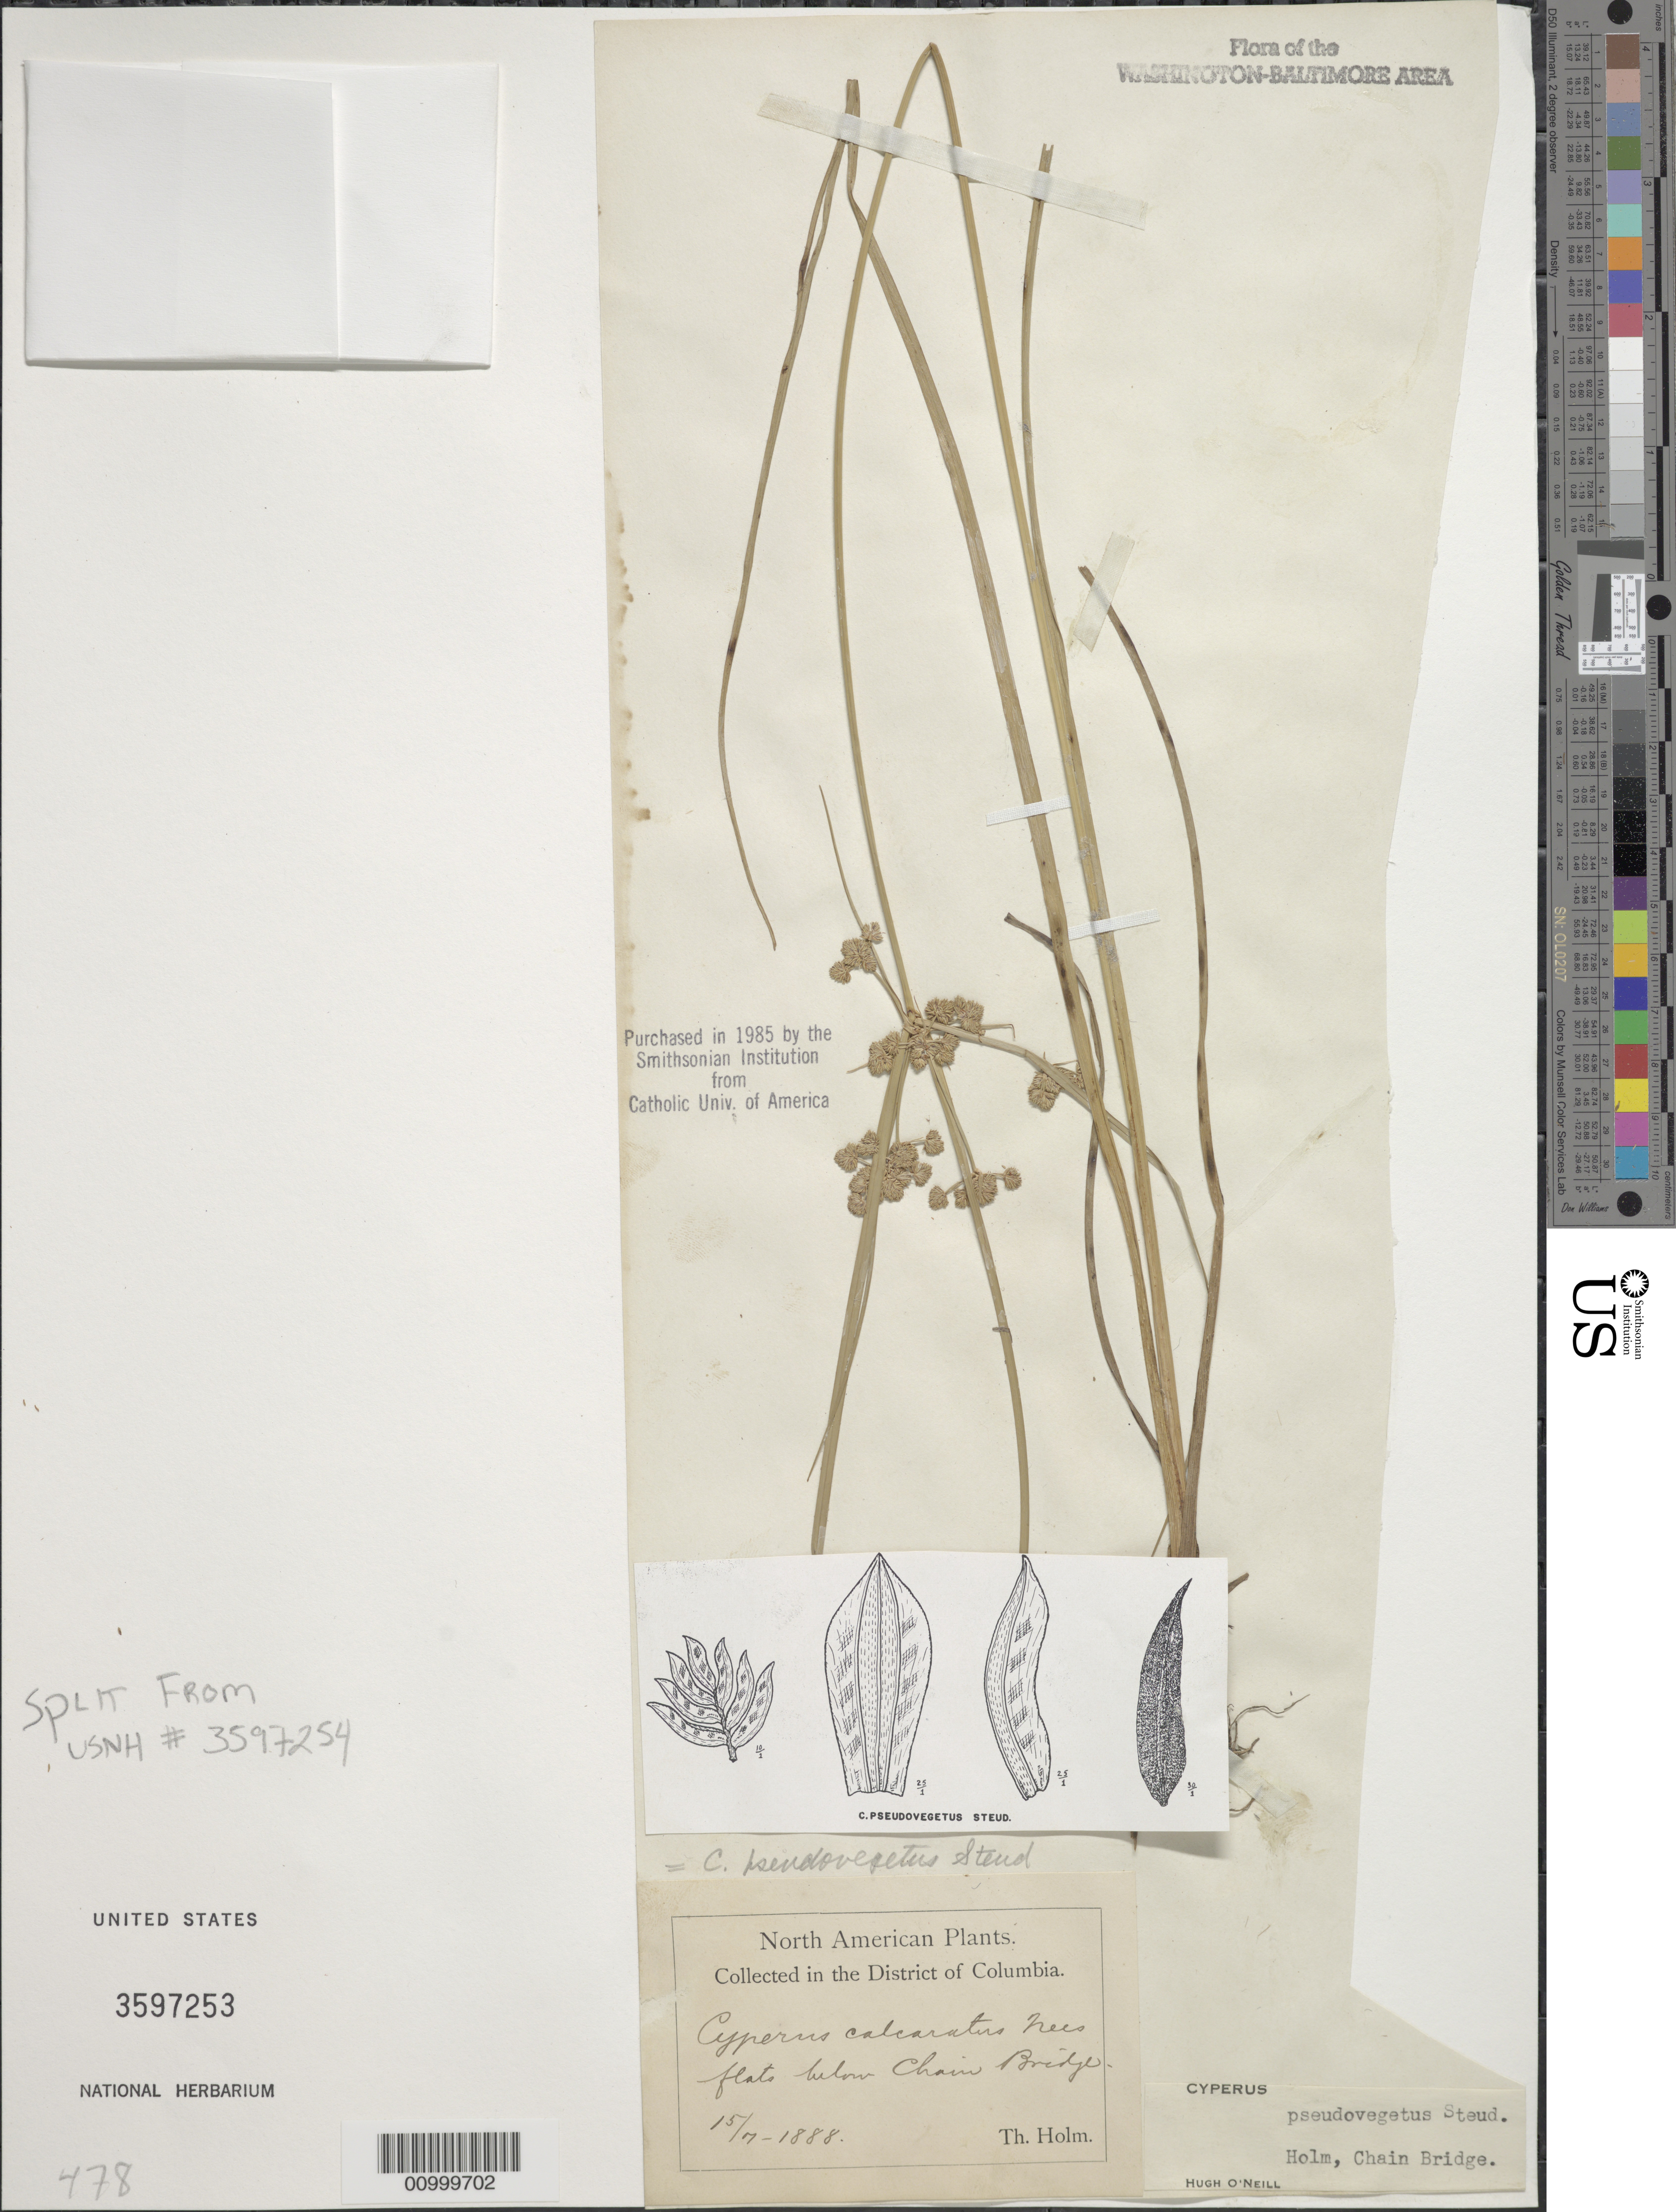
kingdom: Plantae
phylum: Tracheophyta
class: Liliopsida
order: Poales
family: Cyperaceae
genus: Cyperus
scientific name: Cyperus pseudovegetus Steud.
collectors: T. Holm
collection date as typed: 15 Jul 1888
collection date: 1888-07-15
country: United States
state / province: District of Columbia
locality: Below Chain Bridge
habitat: flats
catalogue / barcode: US 3597253